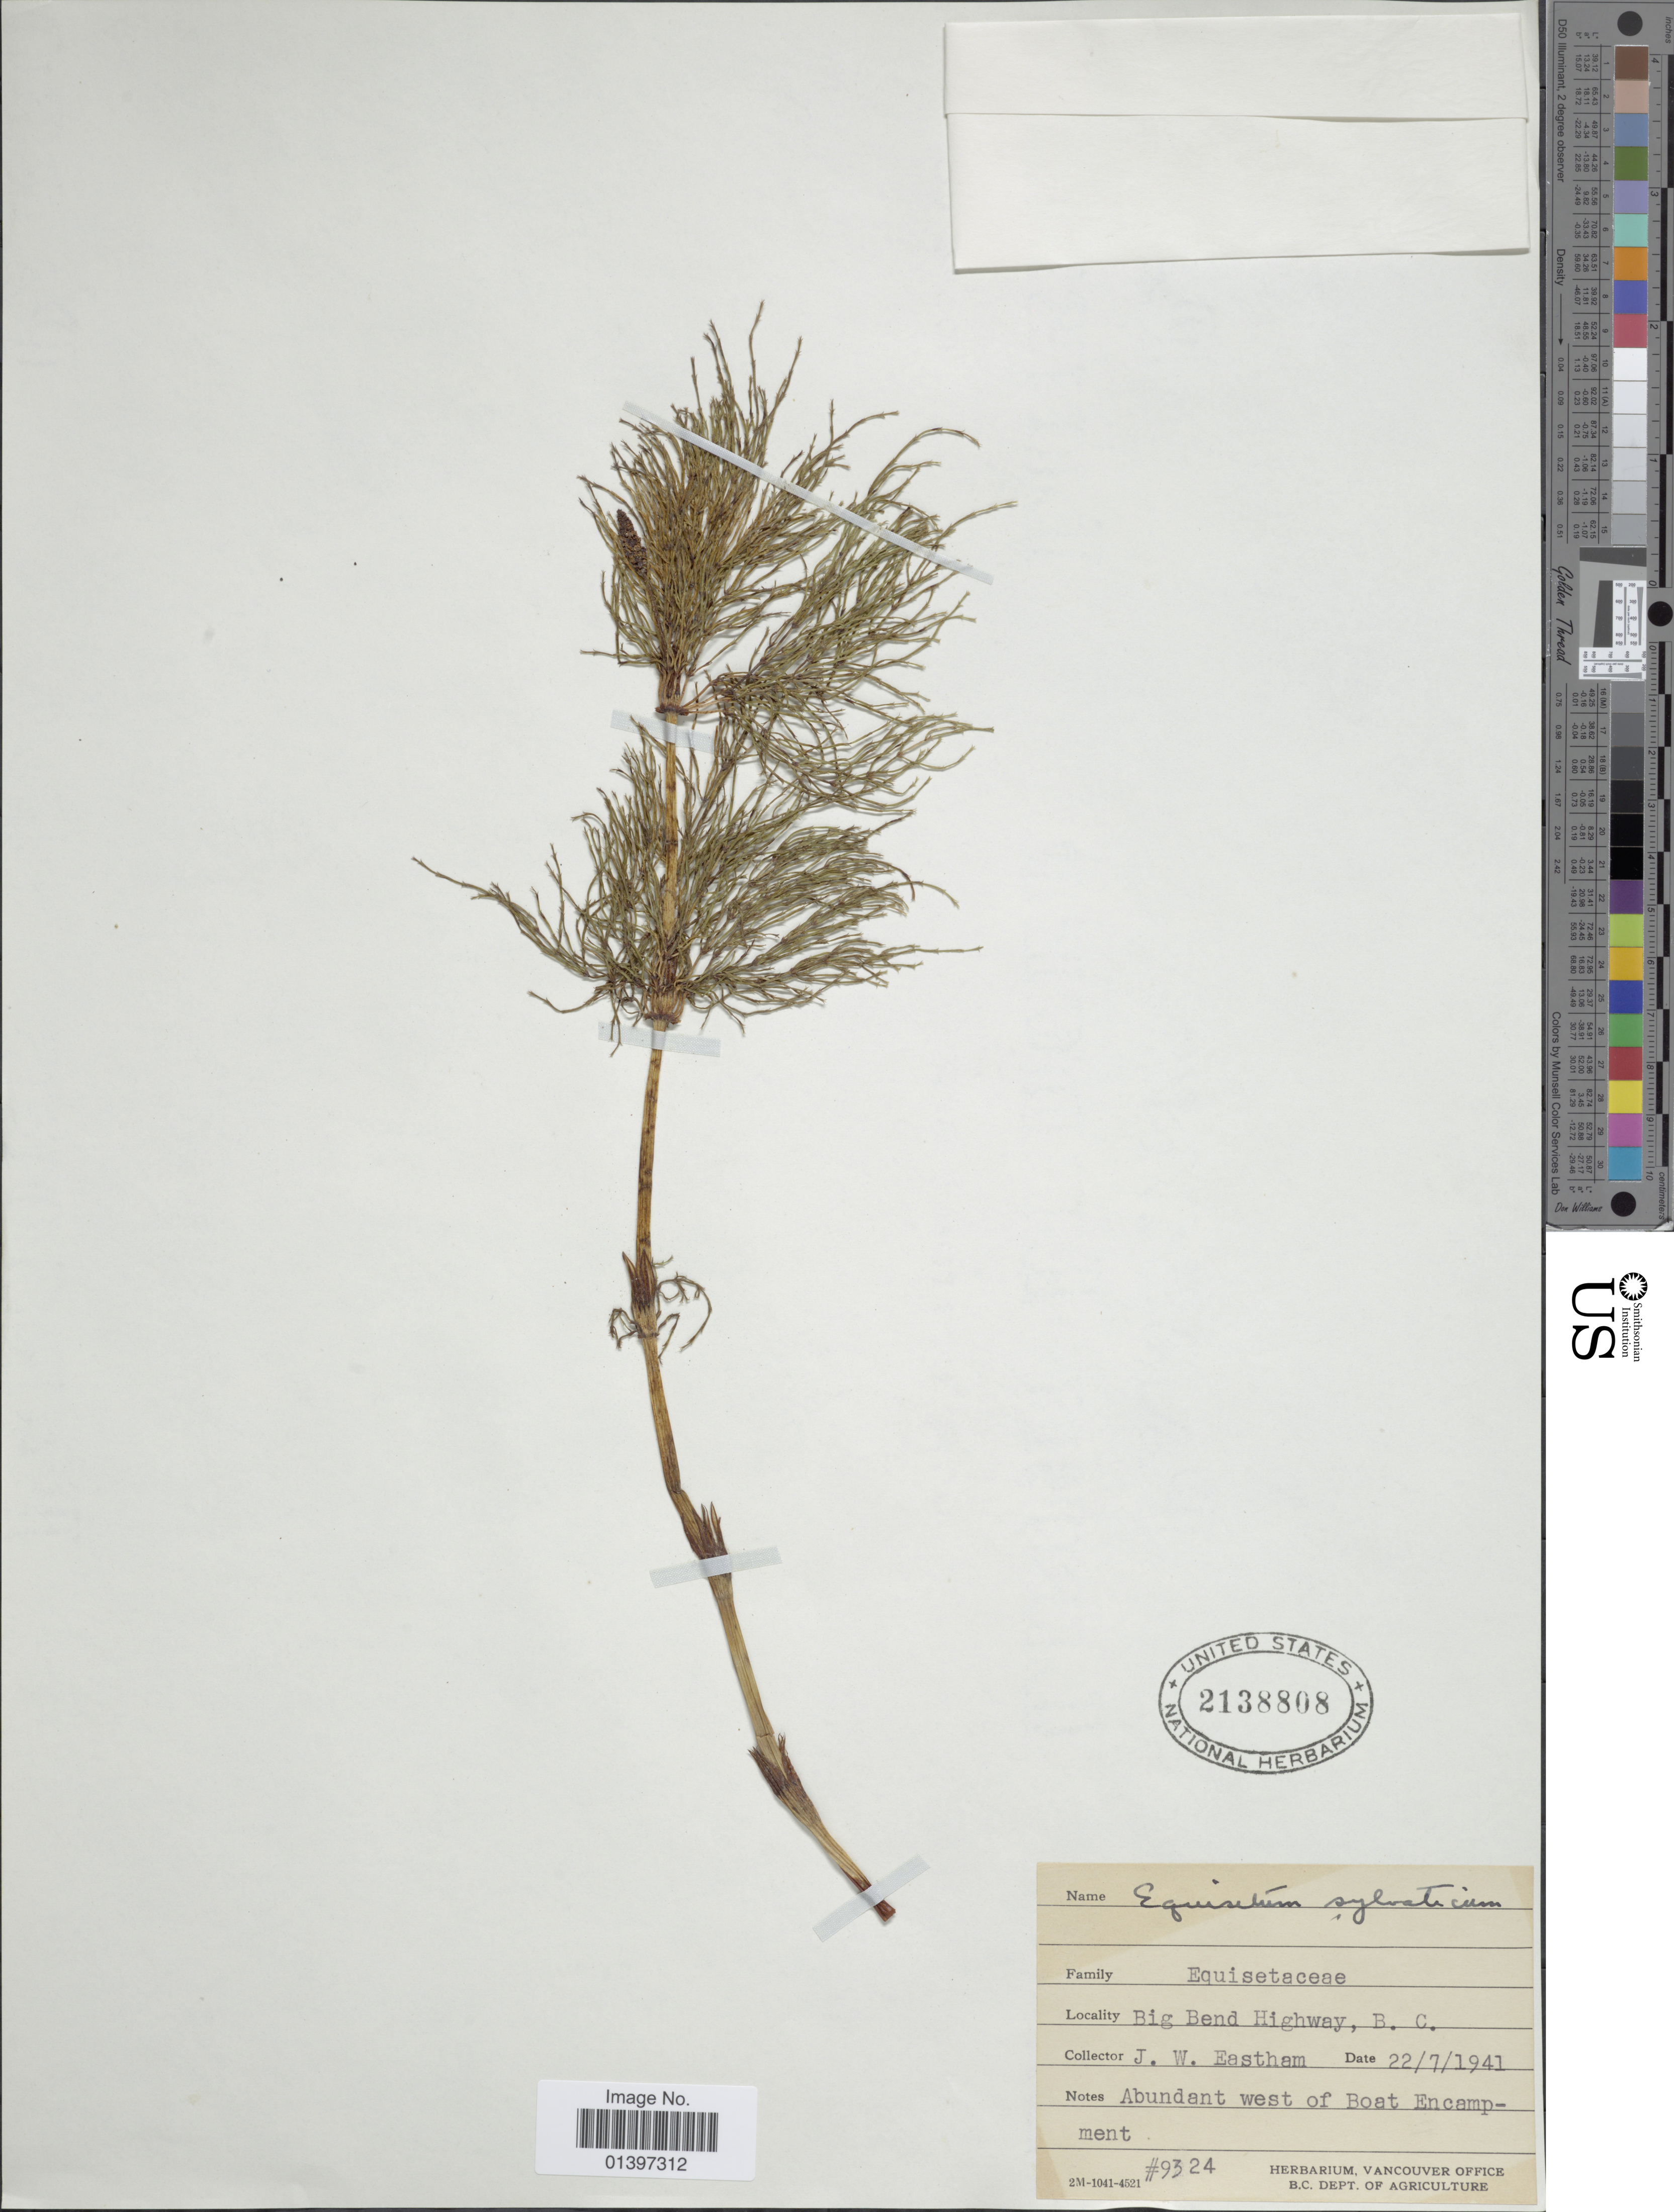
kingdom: Plantae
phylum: Tracheophyta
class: Polypodiopsida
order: Equisetales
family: Equisetaceae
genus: Equisetum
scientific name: Equisetum sylvaticum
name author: L.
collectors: J. Eastham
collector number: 9324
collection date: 1941-07-22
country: Canada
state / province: British Columbia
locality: Big Bend Highway, B.C., abundant in boat encampment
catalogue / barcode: US 2138808